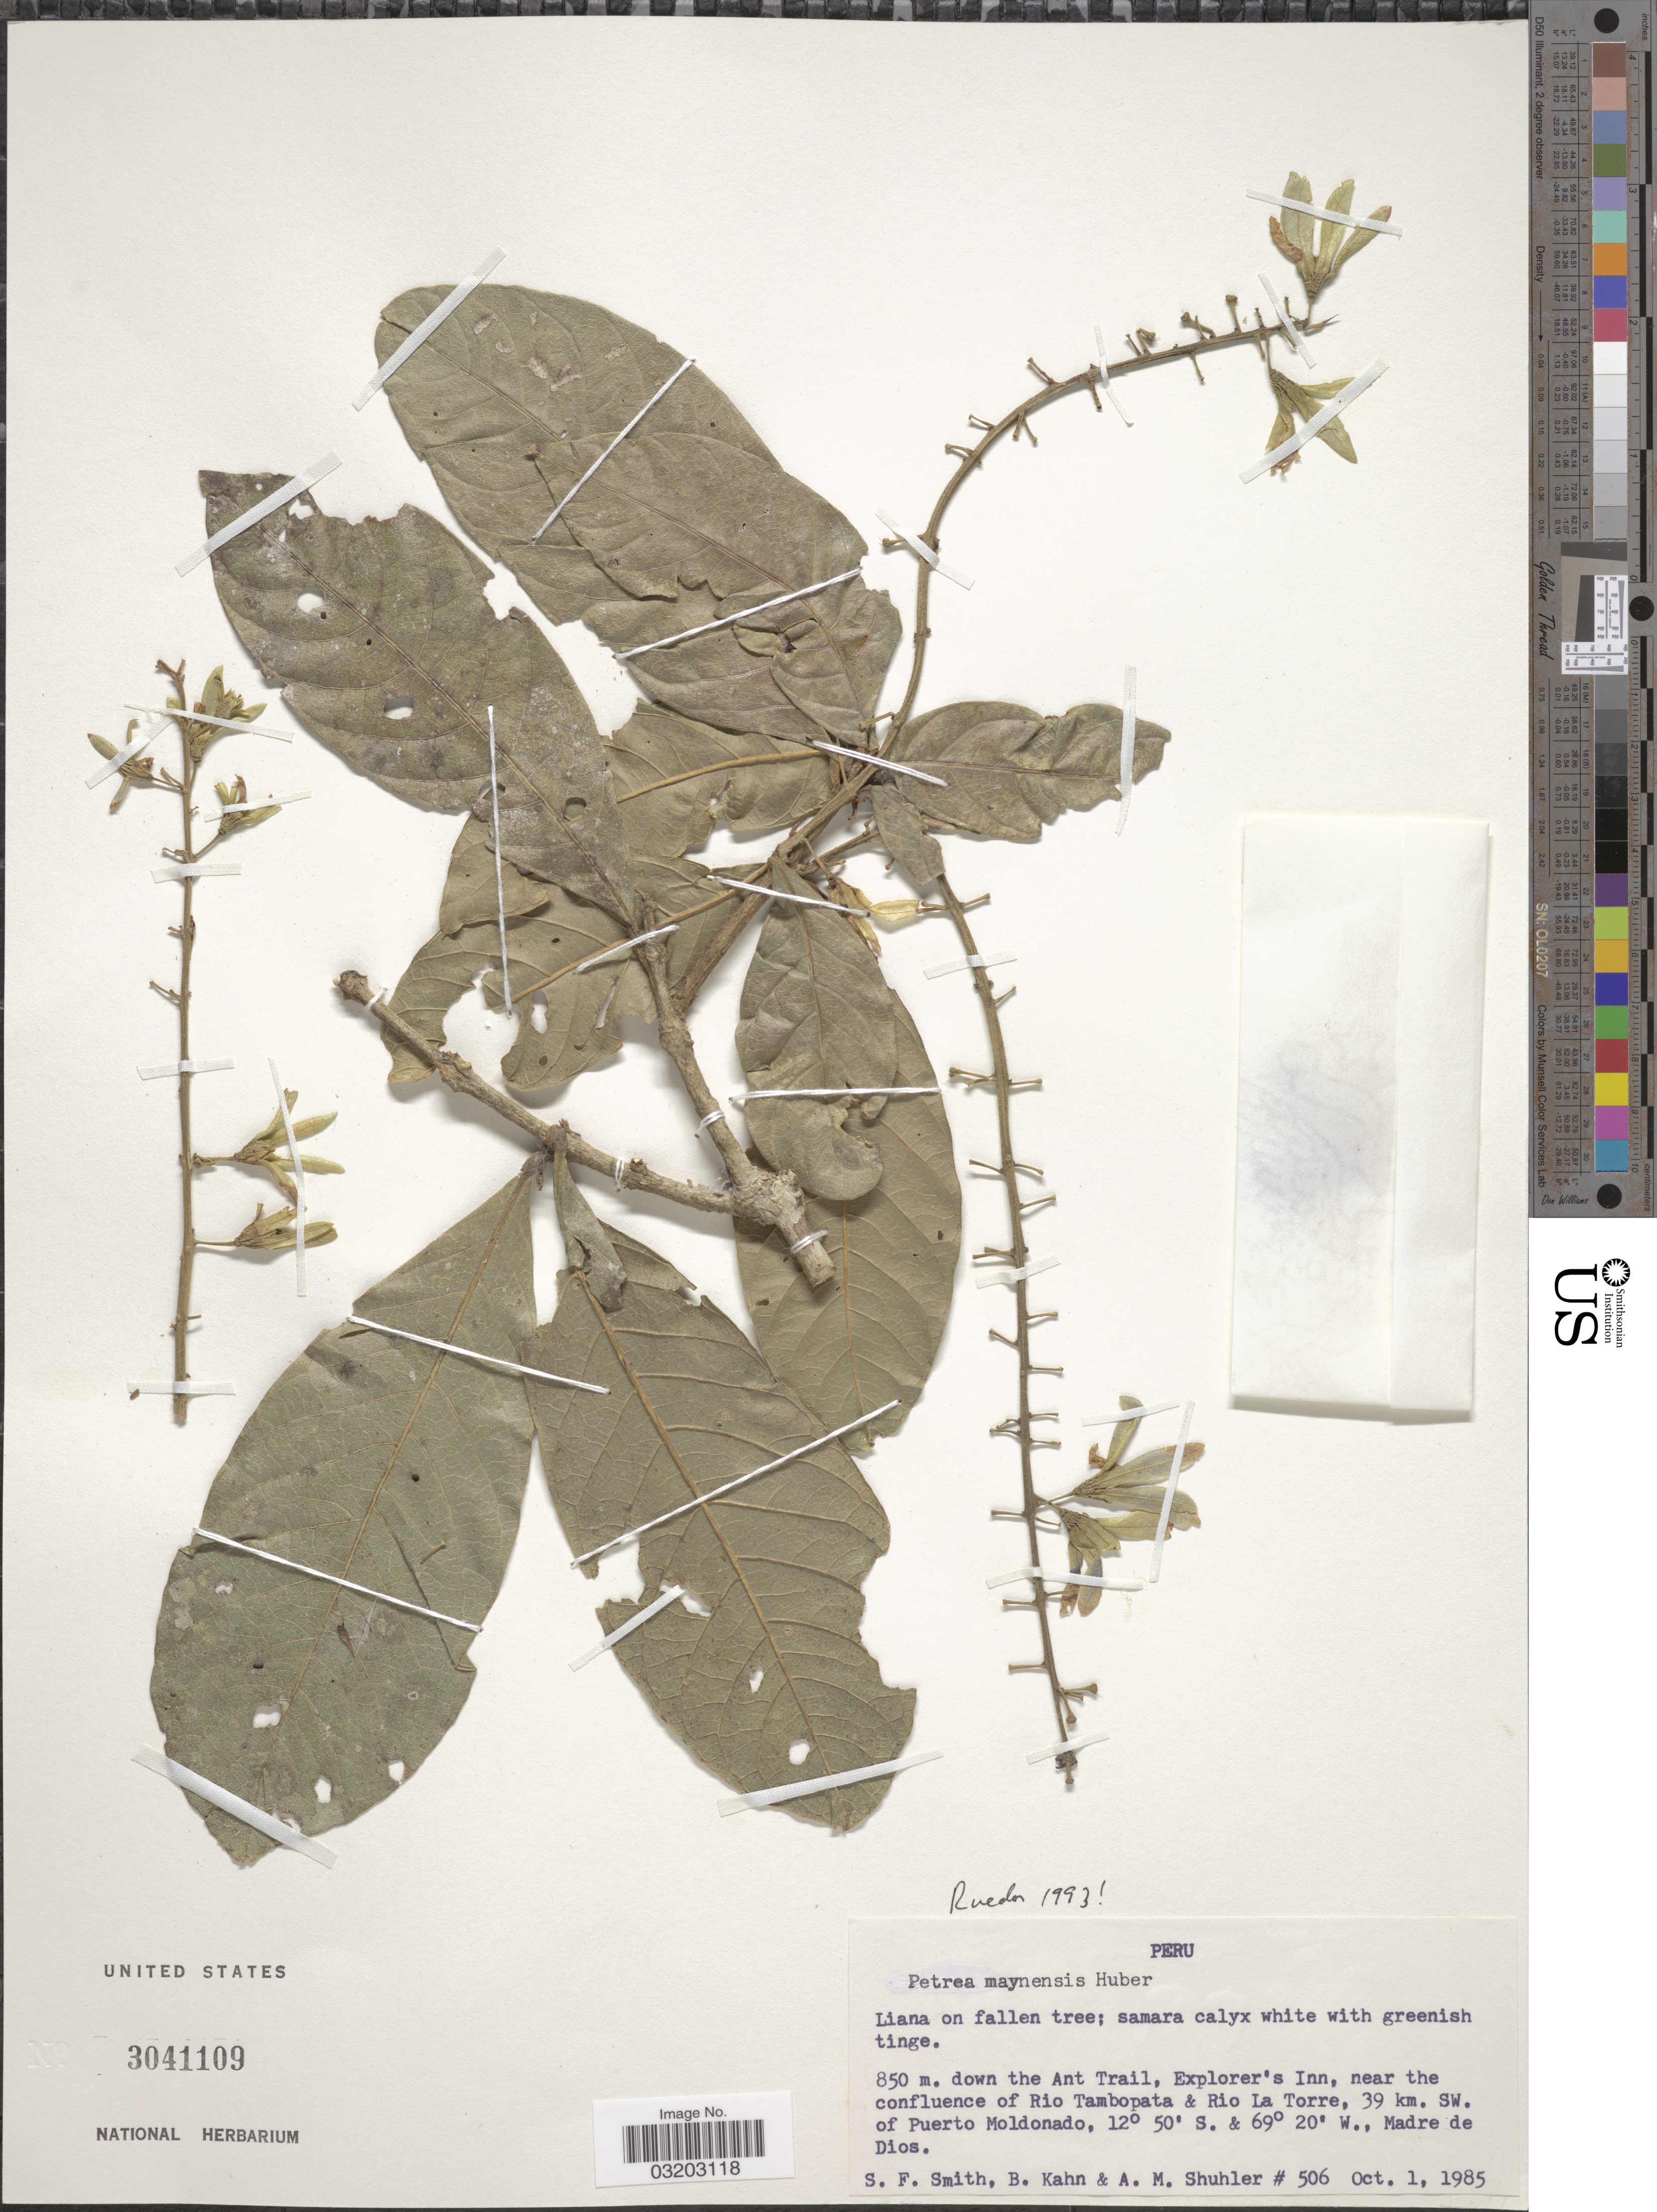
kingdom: Plantae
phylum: Tracheophyta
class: Magnoliopsida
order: Lamiales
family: Verbenaceae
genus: Petrea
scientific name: Petrea maynensis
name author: Huber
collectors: S.F. Smith, B. Kahn & A. Shuhler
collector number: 506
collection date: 1985-10-01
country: Peru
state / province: Madre de Dios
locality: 850 m. down the Ant Trail, Explorer's Inn, near the confluence of Rio Tambopata & Rio La Torre, 39 km. SW. of Puerto Maldonado.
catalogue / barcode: US 3041109